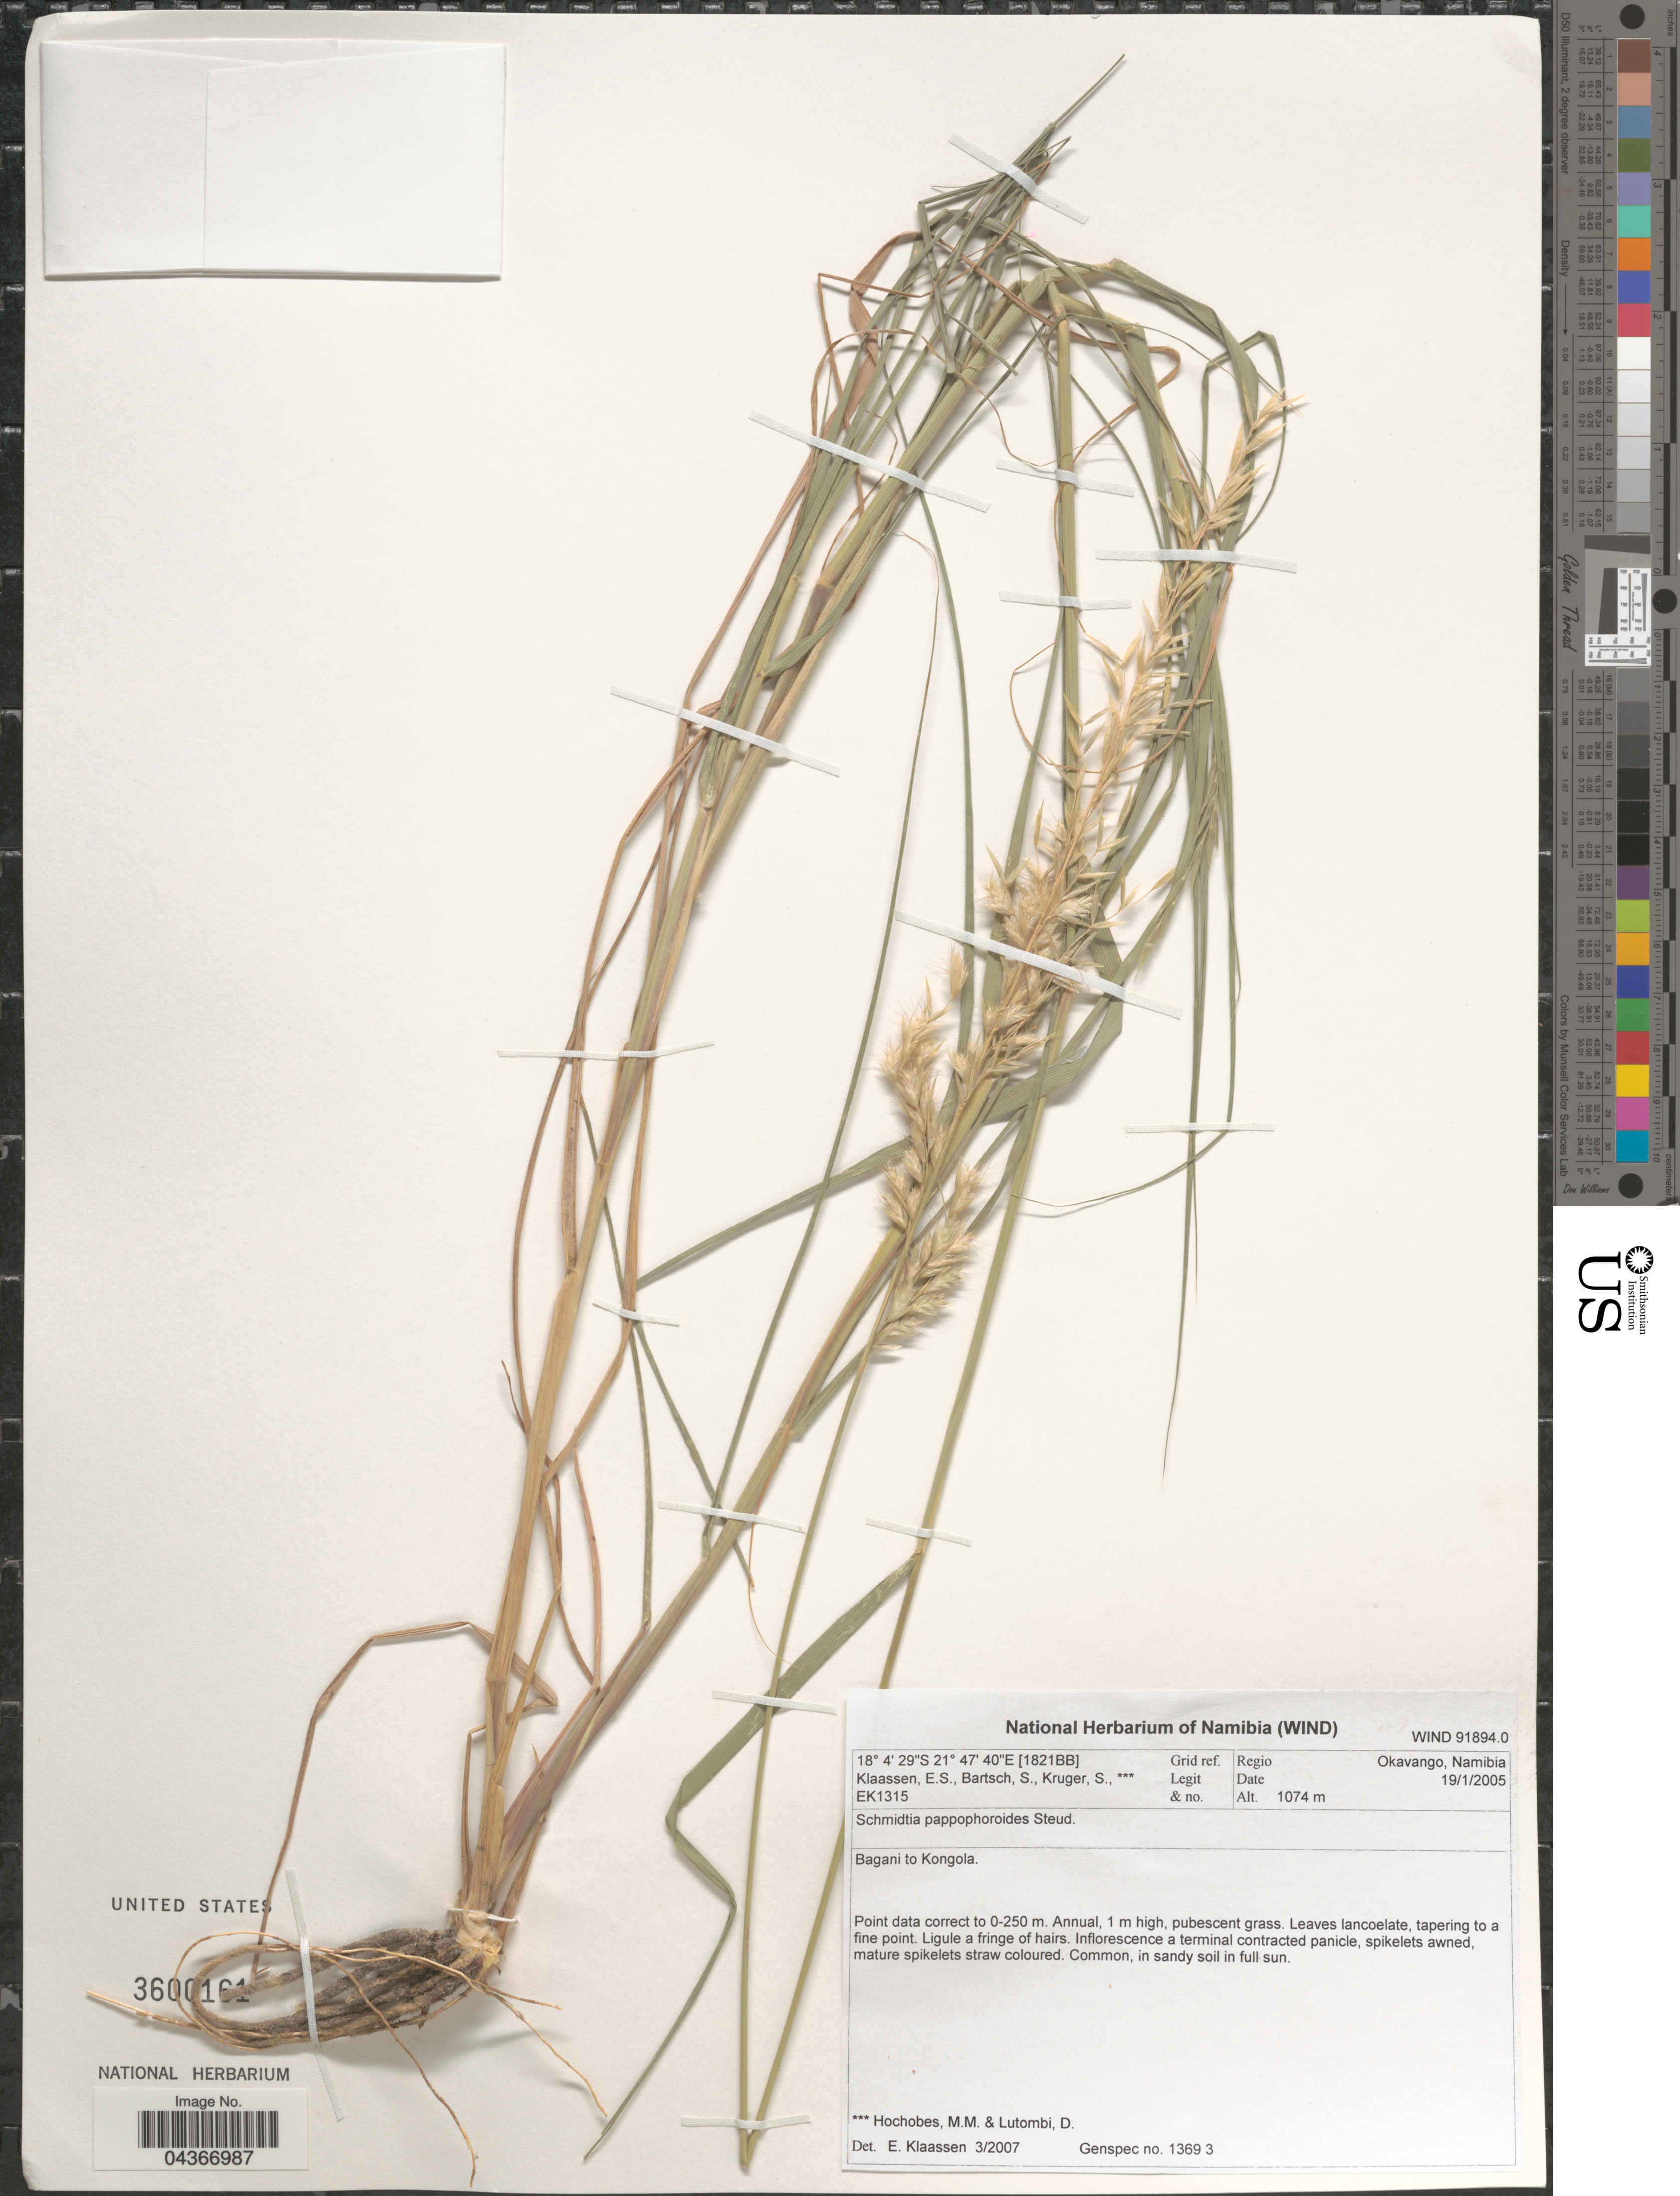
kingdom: Plantae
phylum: Tracheophyta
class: Liliopsida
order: Poales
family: Poaceae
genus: Schmidtia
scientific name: Schmidtia pappophoroides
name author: Steud. ex J.A. Schmidt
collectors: E. S. Klaassen, S. Bartsch, S. Kruger, M. Hochobes & D. Lutombi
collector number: EK1315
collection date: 2005-01-19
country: Namibia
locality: Grid ref. [1821BB]. Regio Okavango, Namibia. Bagani to Kongola.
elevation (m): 1074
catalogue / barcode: US 3600161